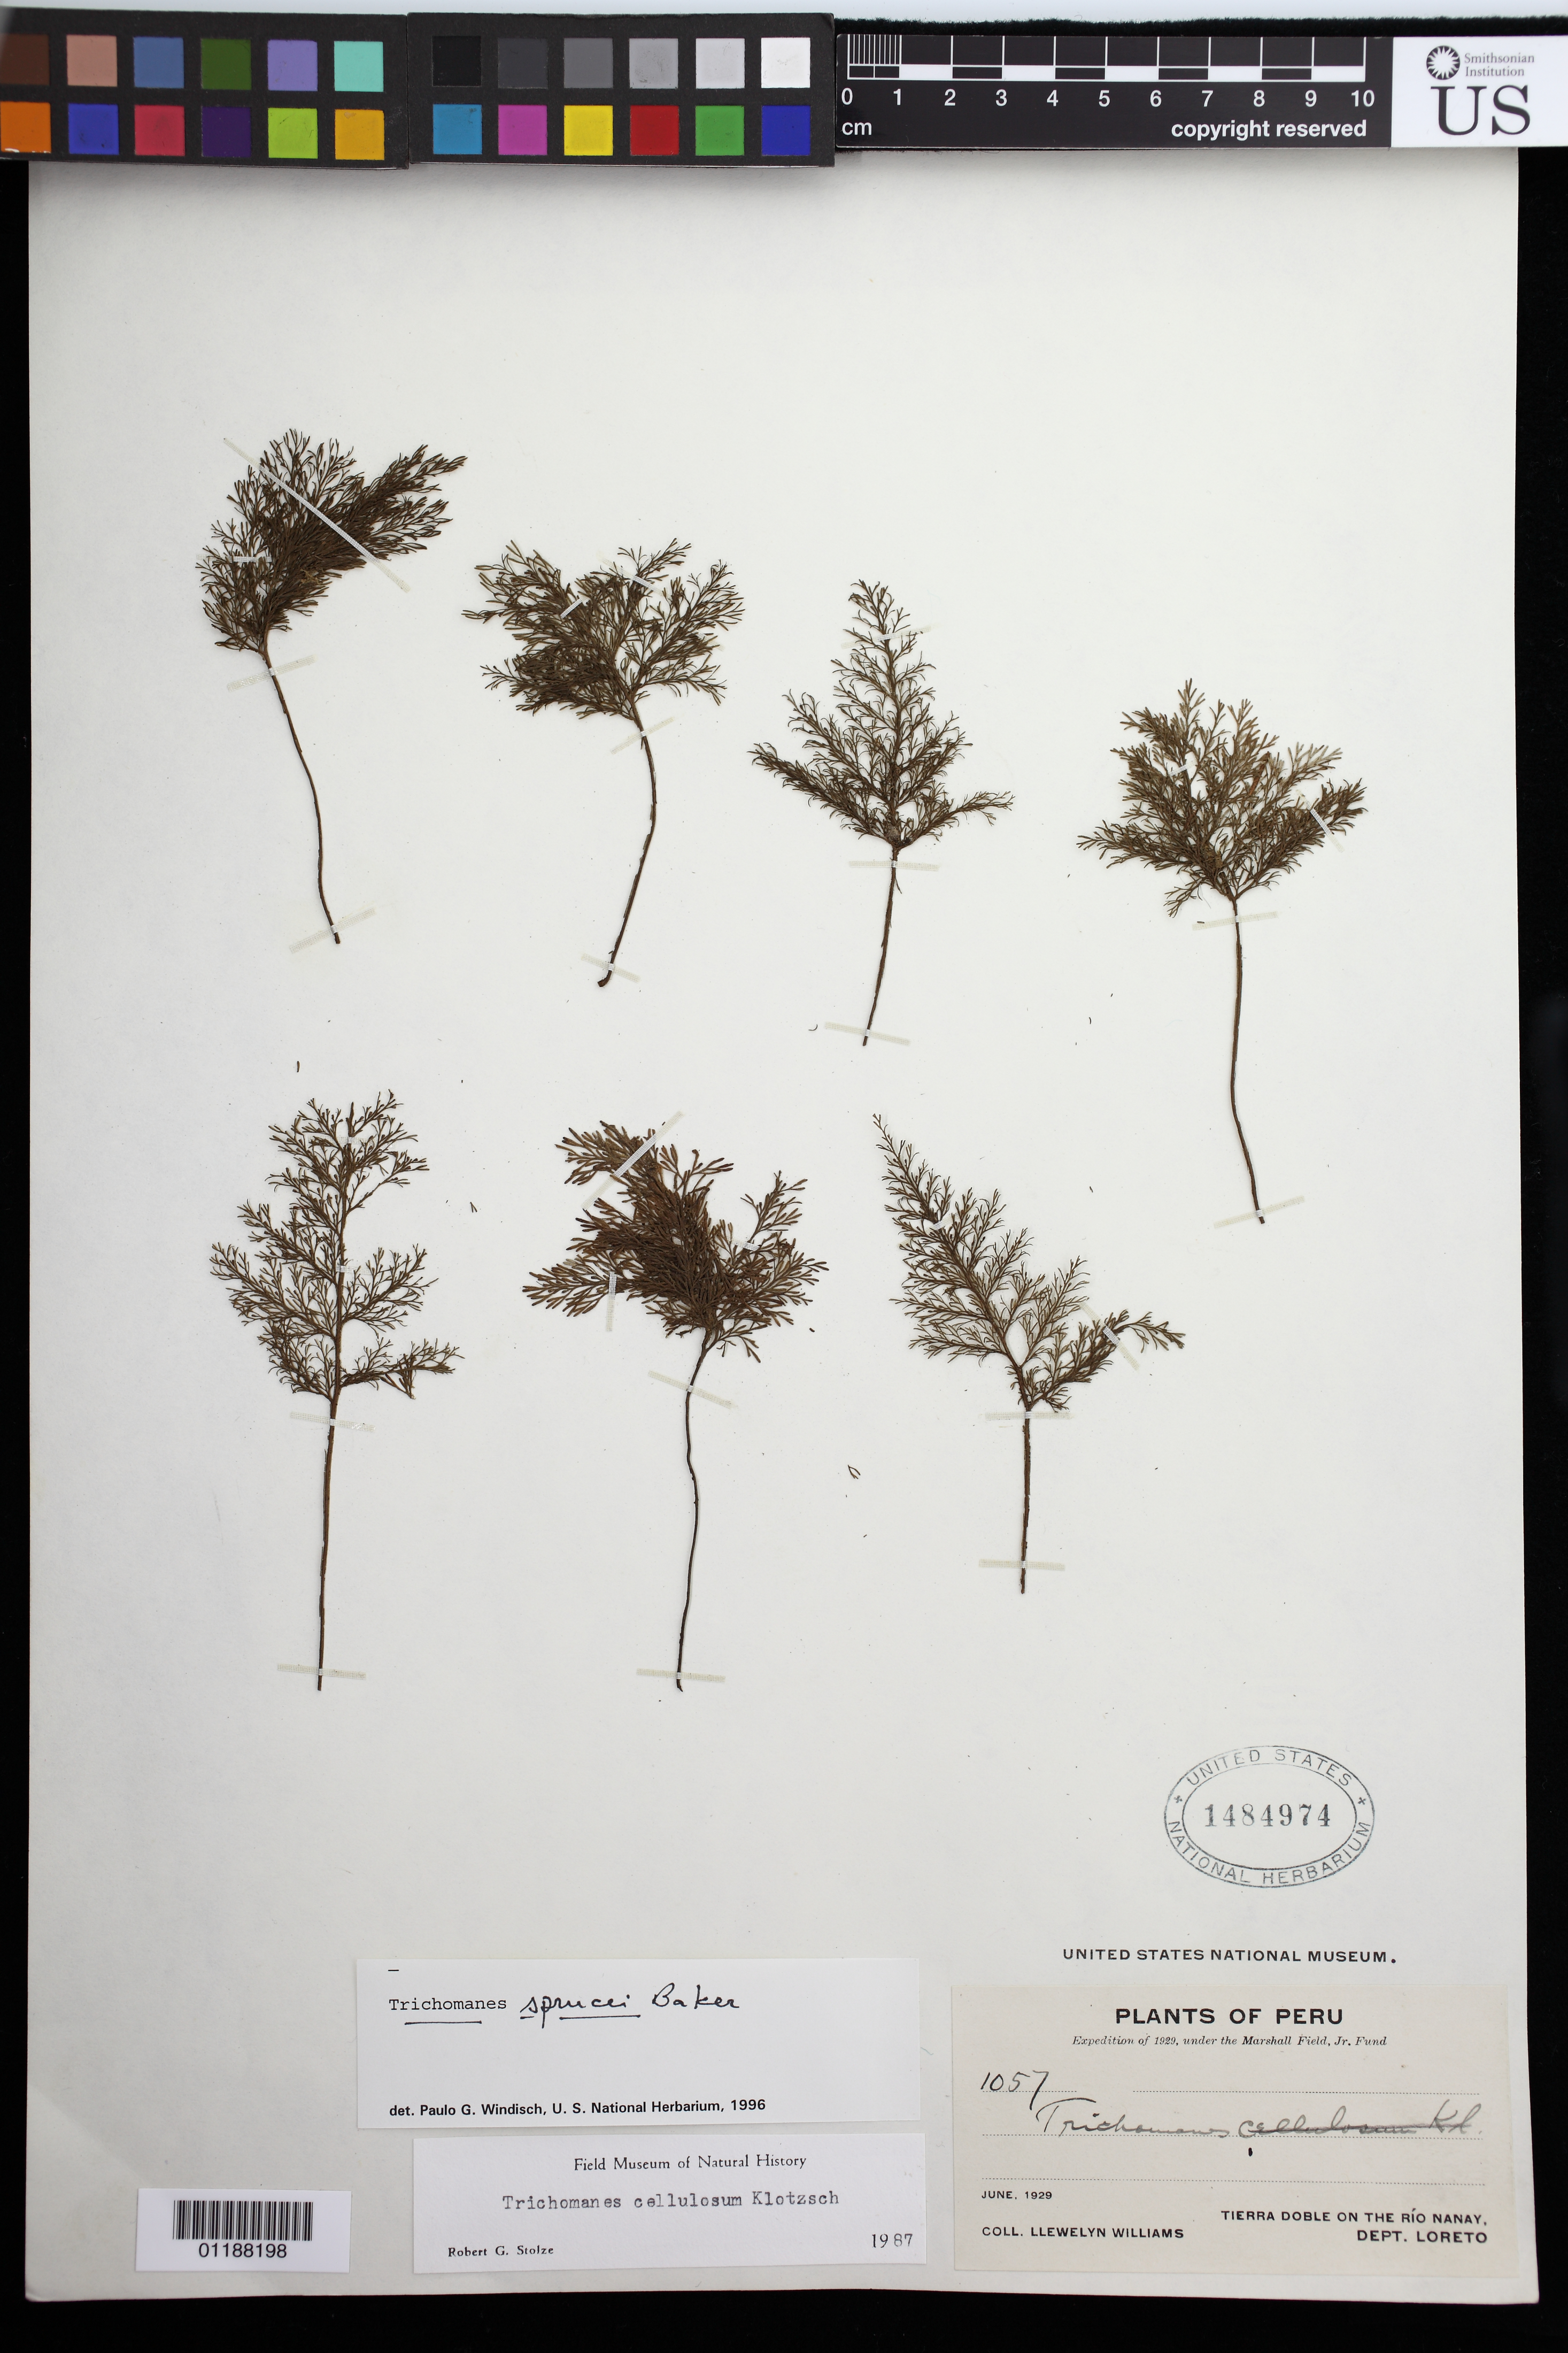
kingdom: Plantae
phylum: Tracheophyta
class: Polypodiopsida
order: Hymenophyllales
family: Hymenophyllaceae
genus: Abrodictyum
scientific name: Abrodictyum sprucei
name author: (Baker) Ebihara & Dubuisson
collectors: Ll. Williams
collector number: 1057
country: Peru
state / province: Loreto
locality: Tierra Doble on the Rio Nanay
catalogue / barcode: US 1484974